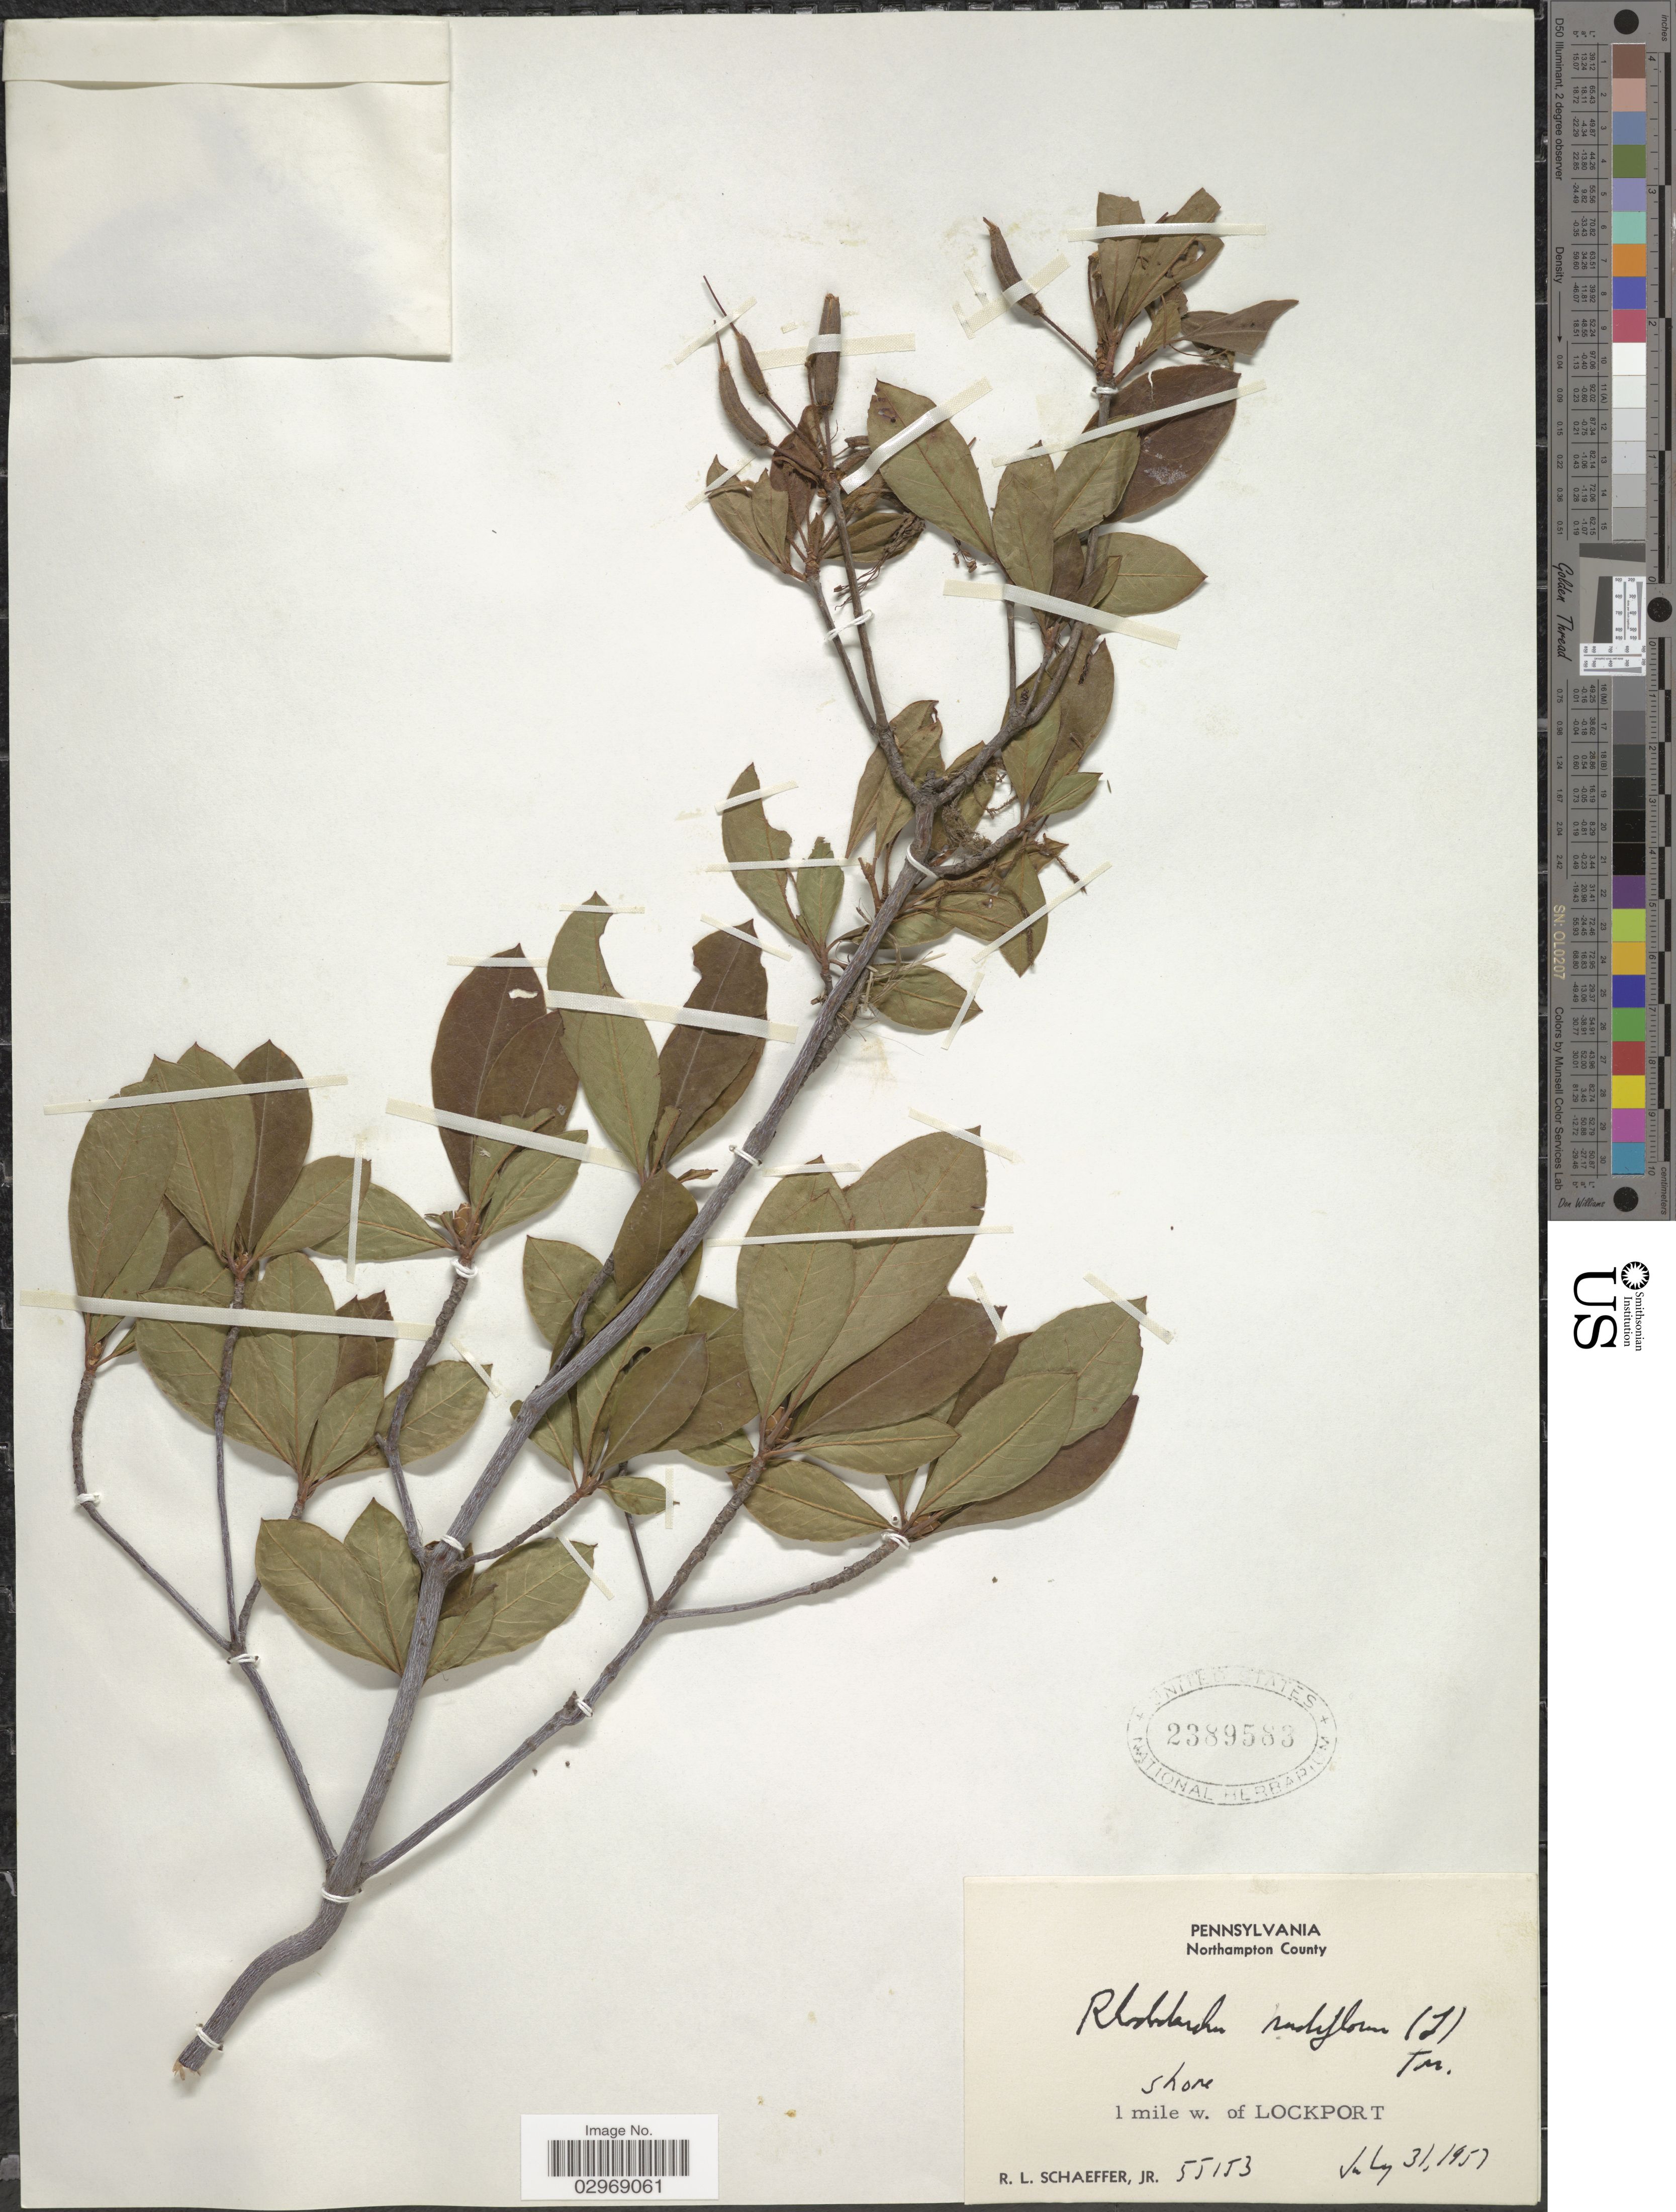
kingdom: Plantae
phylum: Tracheophyta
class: Magnoliopsida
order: Ericales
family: Ericaceae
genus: Rhododendron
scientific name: Rhododendron nudiflorum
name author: Torr.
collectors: R. L. Schaeffer Jr.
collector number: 55153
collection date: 1957-07-31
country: United States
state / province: Pennsylvania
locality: Northampton County. 1 miles w. of Lockport.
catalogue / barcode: US 2389583